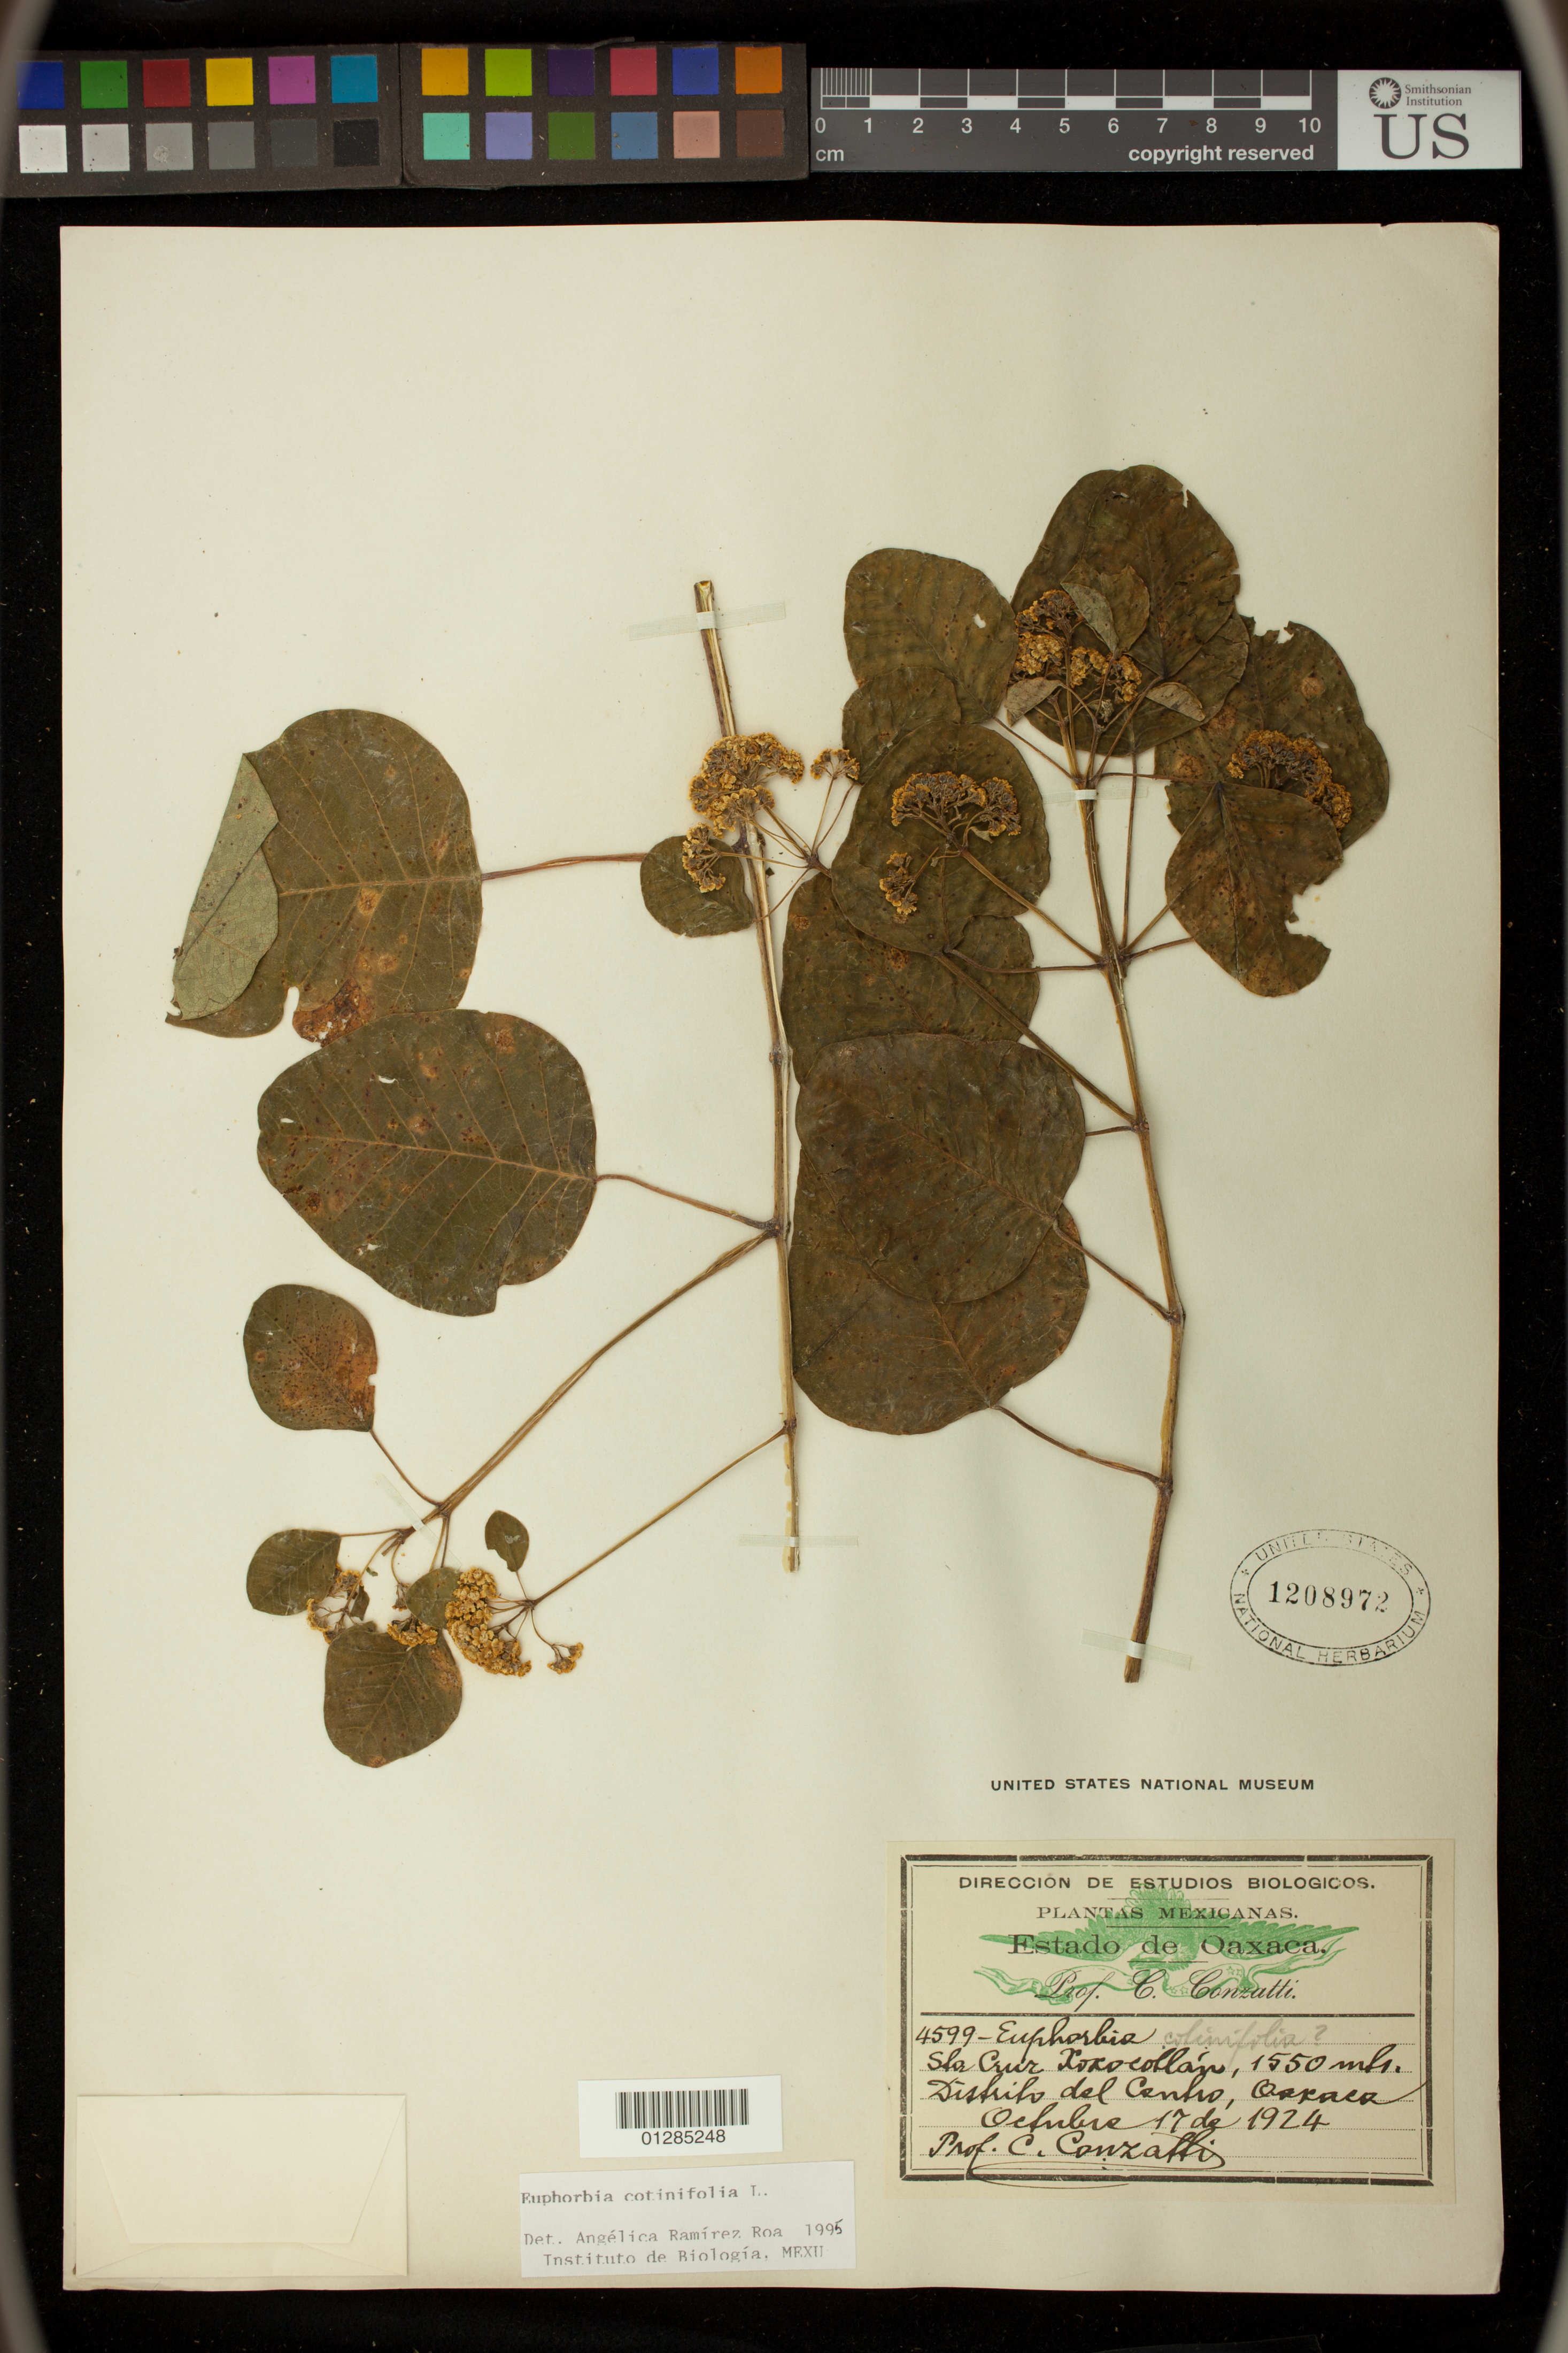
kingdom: Plantae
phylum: Tracheophyta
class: Magnoliopsida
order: Malpighiales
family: Euphorbiaceae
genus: Euphorbia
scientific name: Euphorbia cotinifolia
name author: L.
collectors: C. Conzatti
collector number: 4599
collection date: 1924-10-17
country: Mexico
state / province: Oaxaca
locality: Santa Cruz Xoxocotlan, Distrito del Centro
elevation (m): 1550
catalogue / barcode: US 1208972